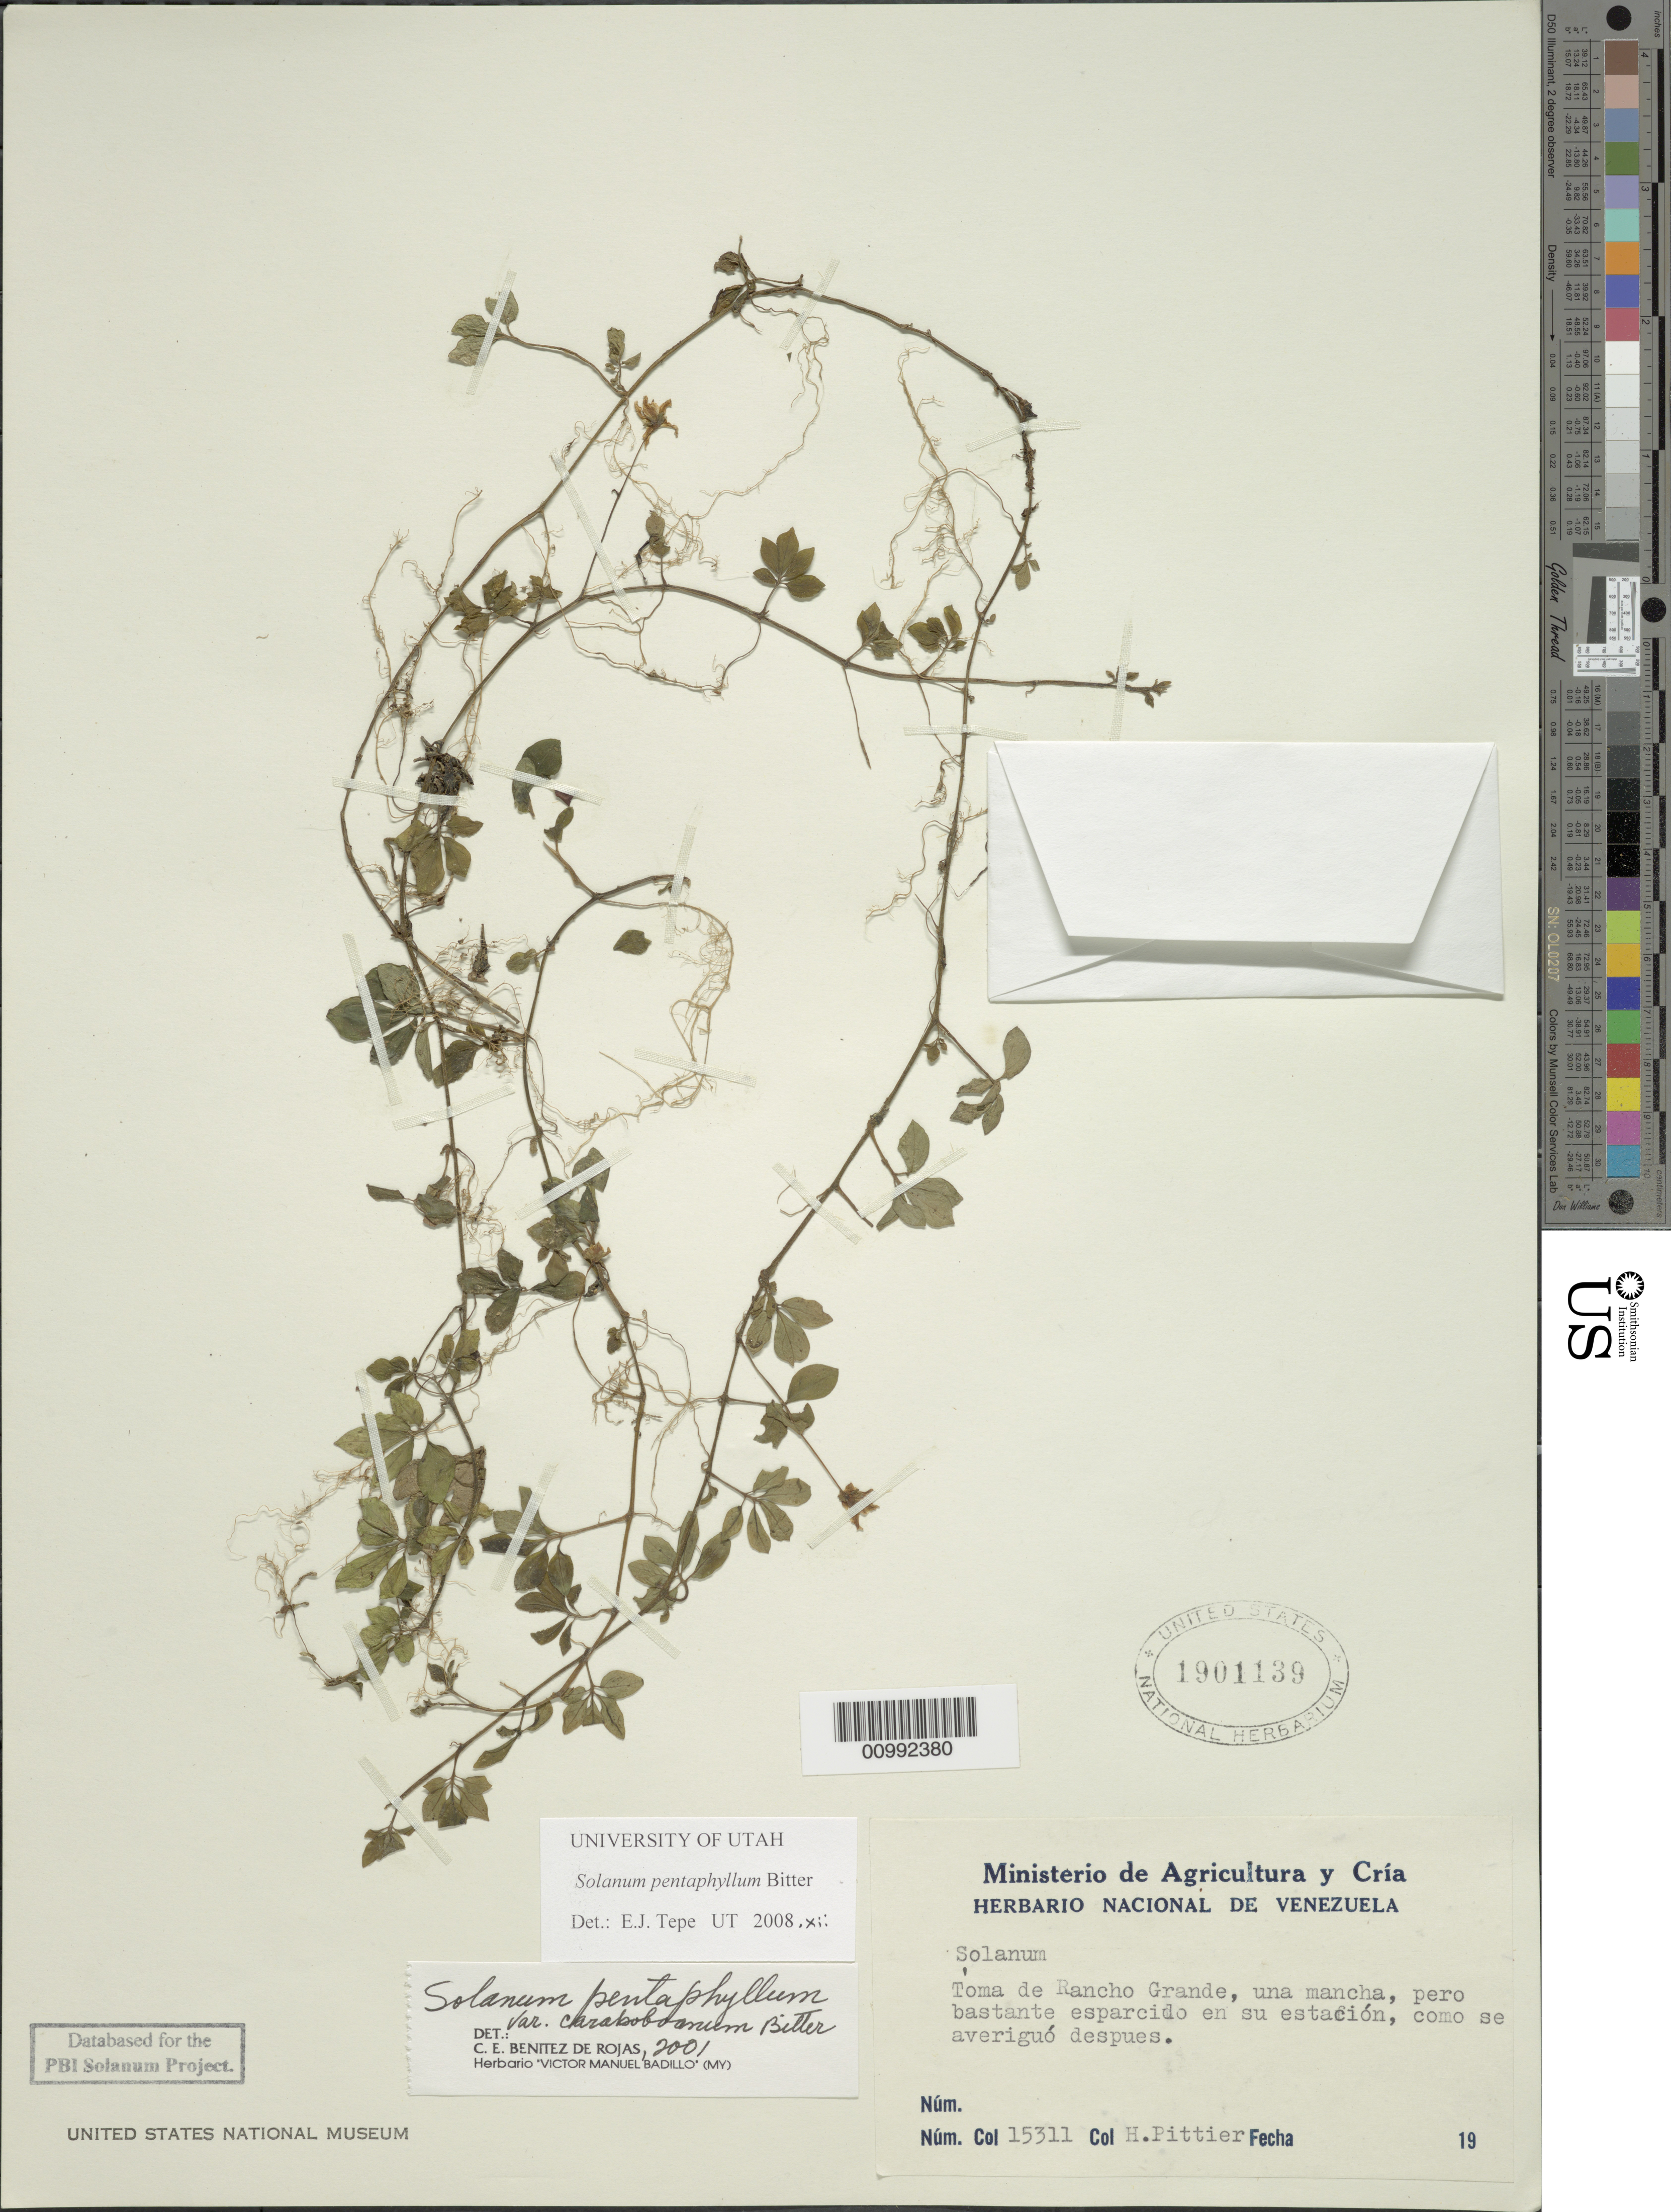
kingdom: Plantae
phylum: Tracheophyta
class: Magnoliopsida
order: Solanales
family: Solanaceae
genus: Solanum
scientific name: Solanum pentaphyllum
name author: Bitter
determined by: Tepe, E. J., (UT)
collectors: H. F. Pittier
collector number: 15311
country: Venezuela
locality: Toma de Rancho Grande.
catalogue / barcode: US 1901139